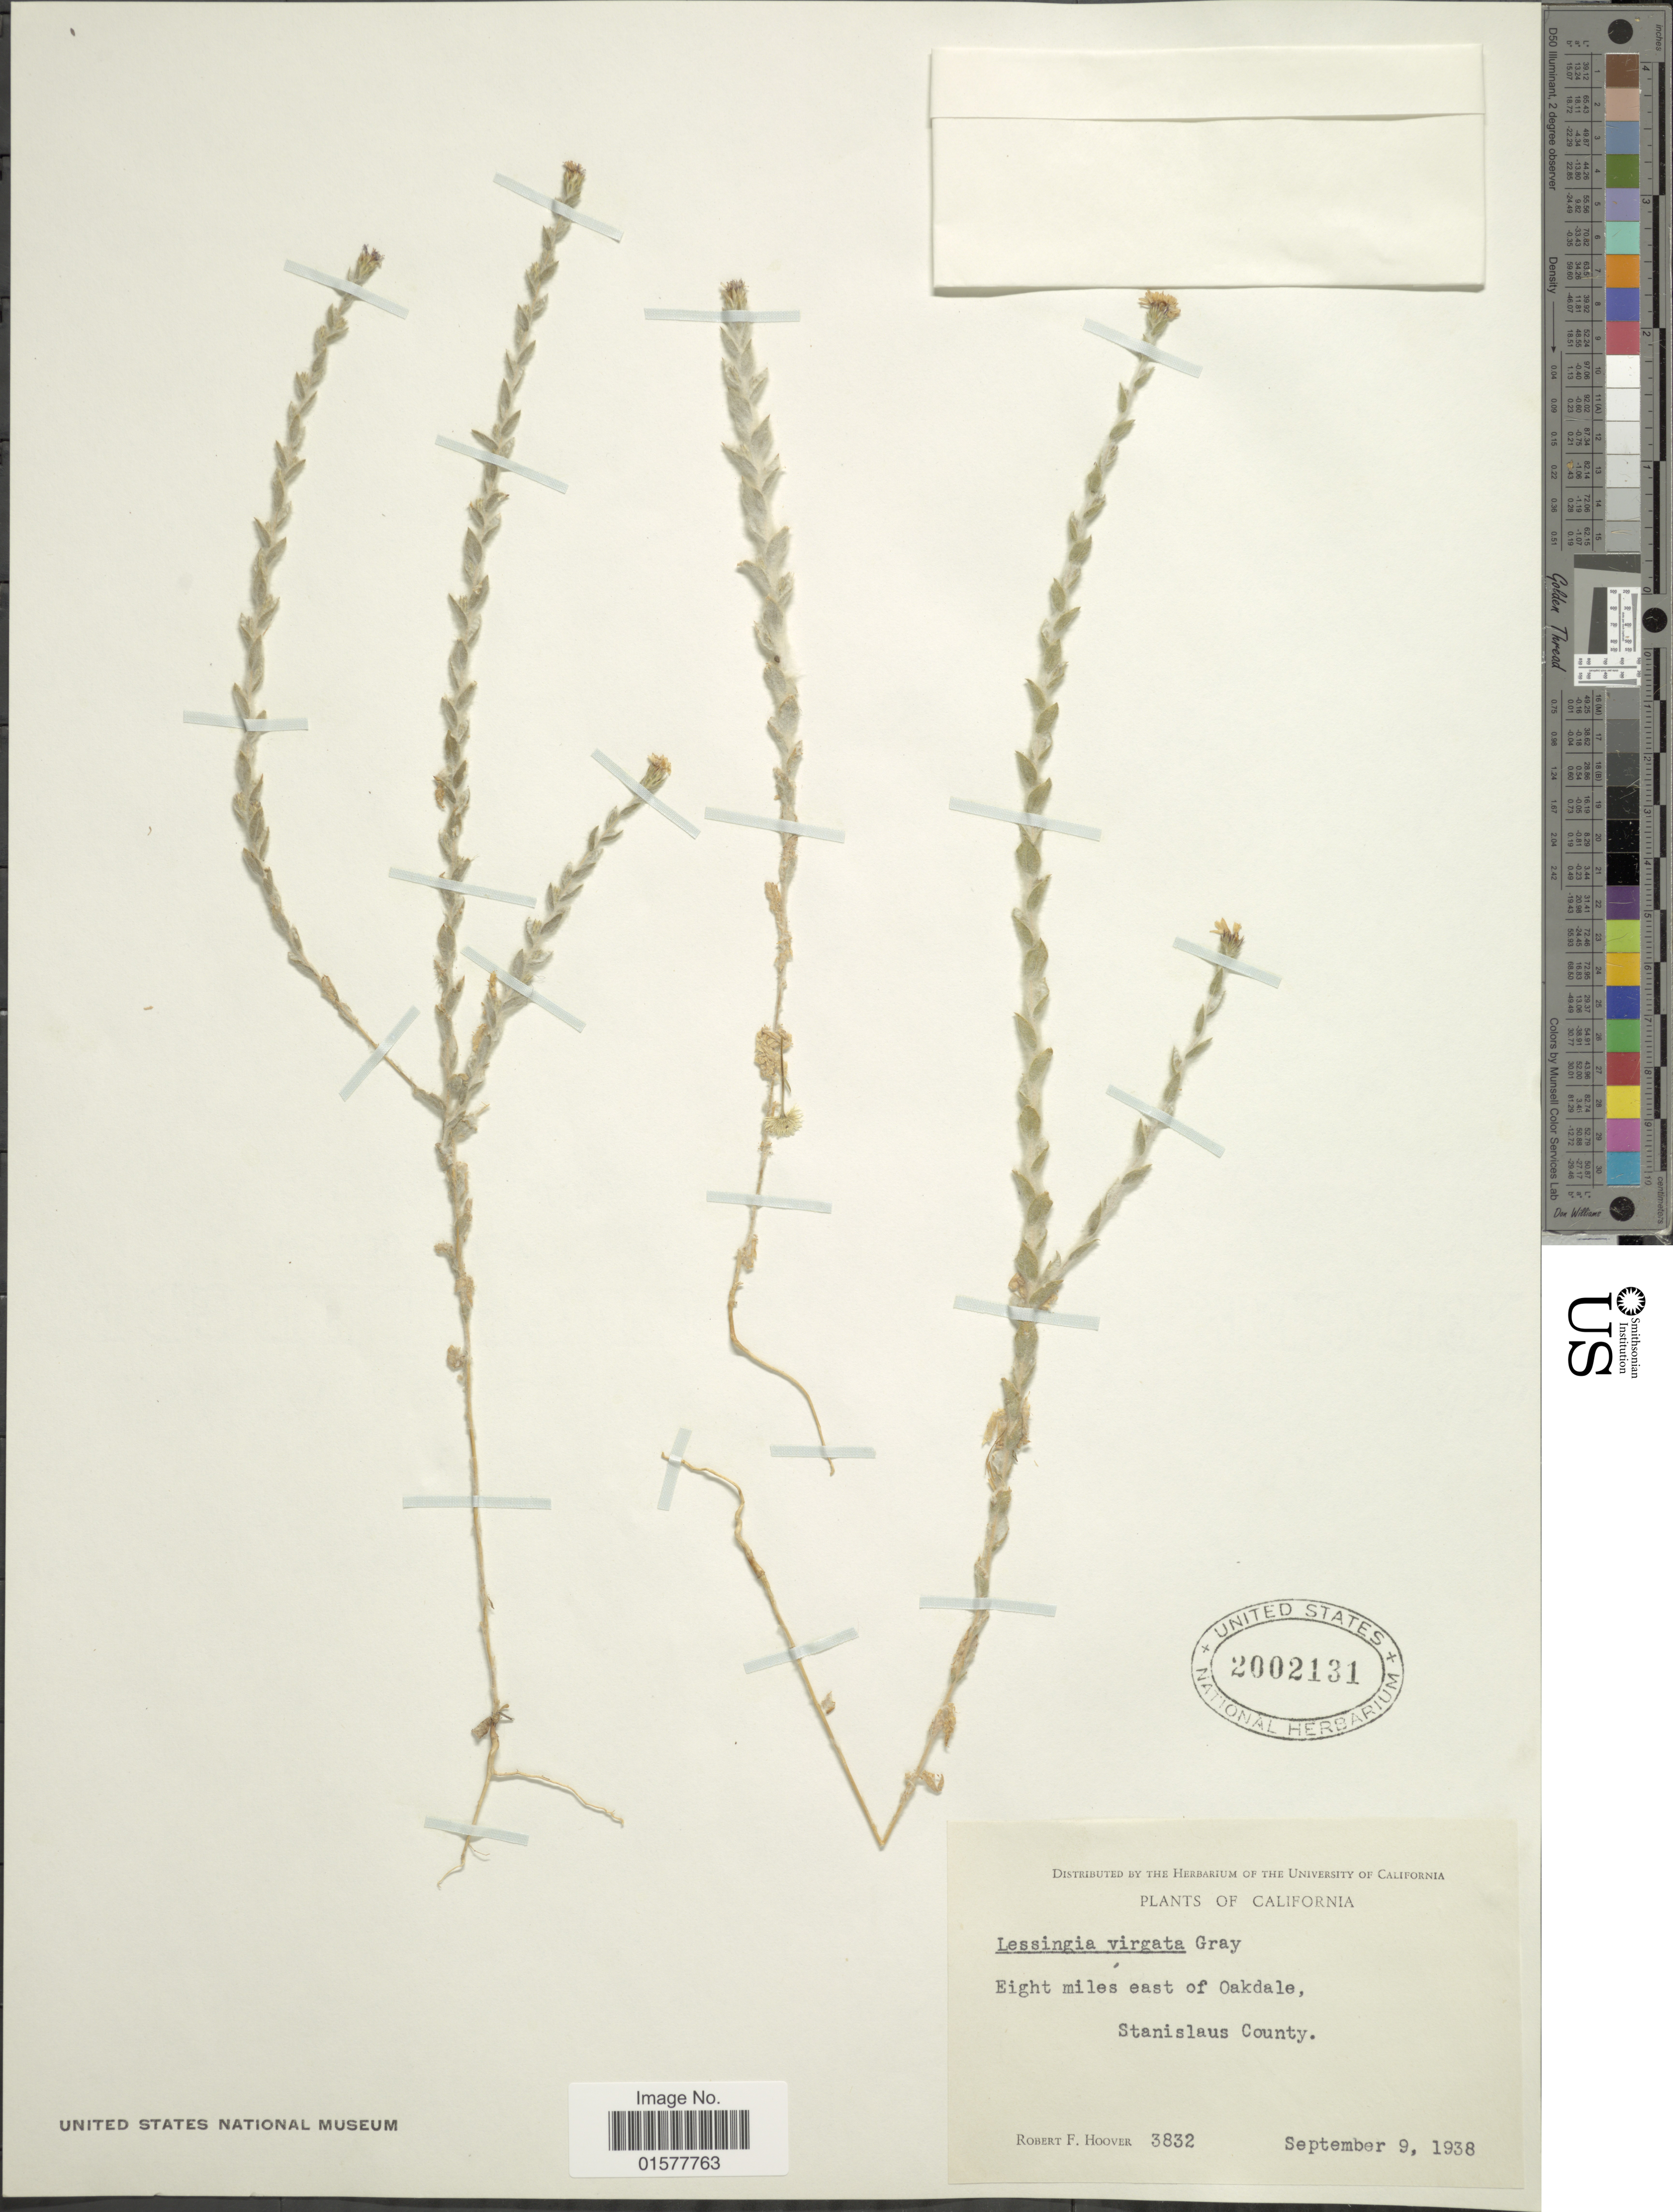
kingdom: Plantae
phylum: Tracheophyta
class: Magnoliopsida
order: Asterales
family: Asteraceae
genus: Lessingia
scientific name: Lessingia virgata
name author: A. Gray in Benth.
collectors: R. F. Hoover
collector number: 3832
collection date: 1938-09-09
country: United States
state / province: California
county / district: Stanislaus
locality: Eight miles east of Oakdale, Stanislaus County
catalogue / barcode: US 2002131